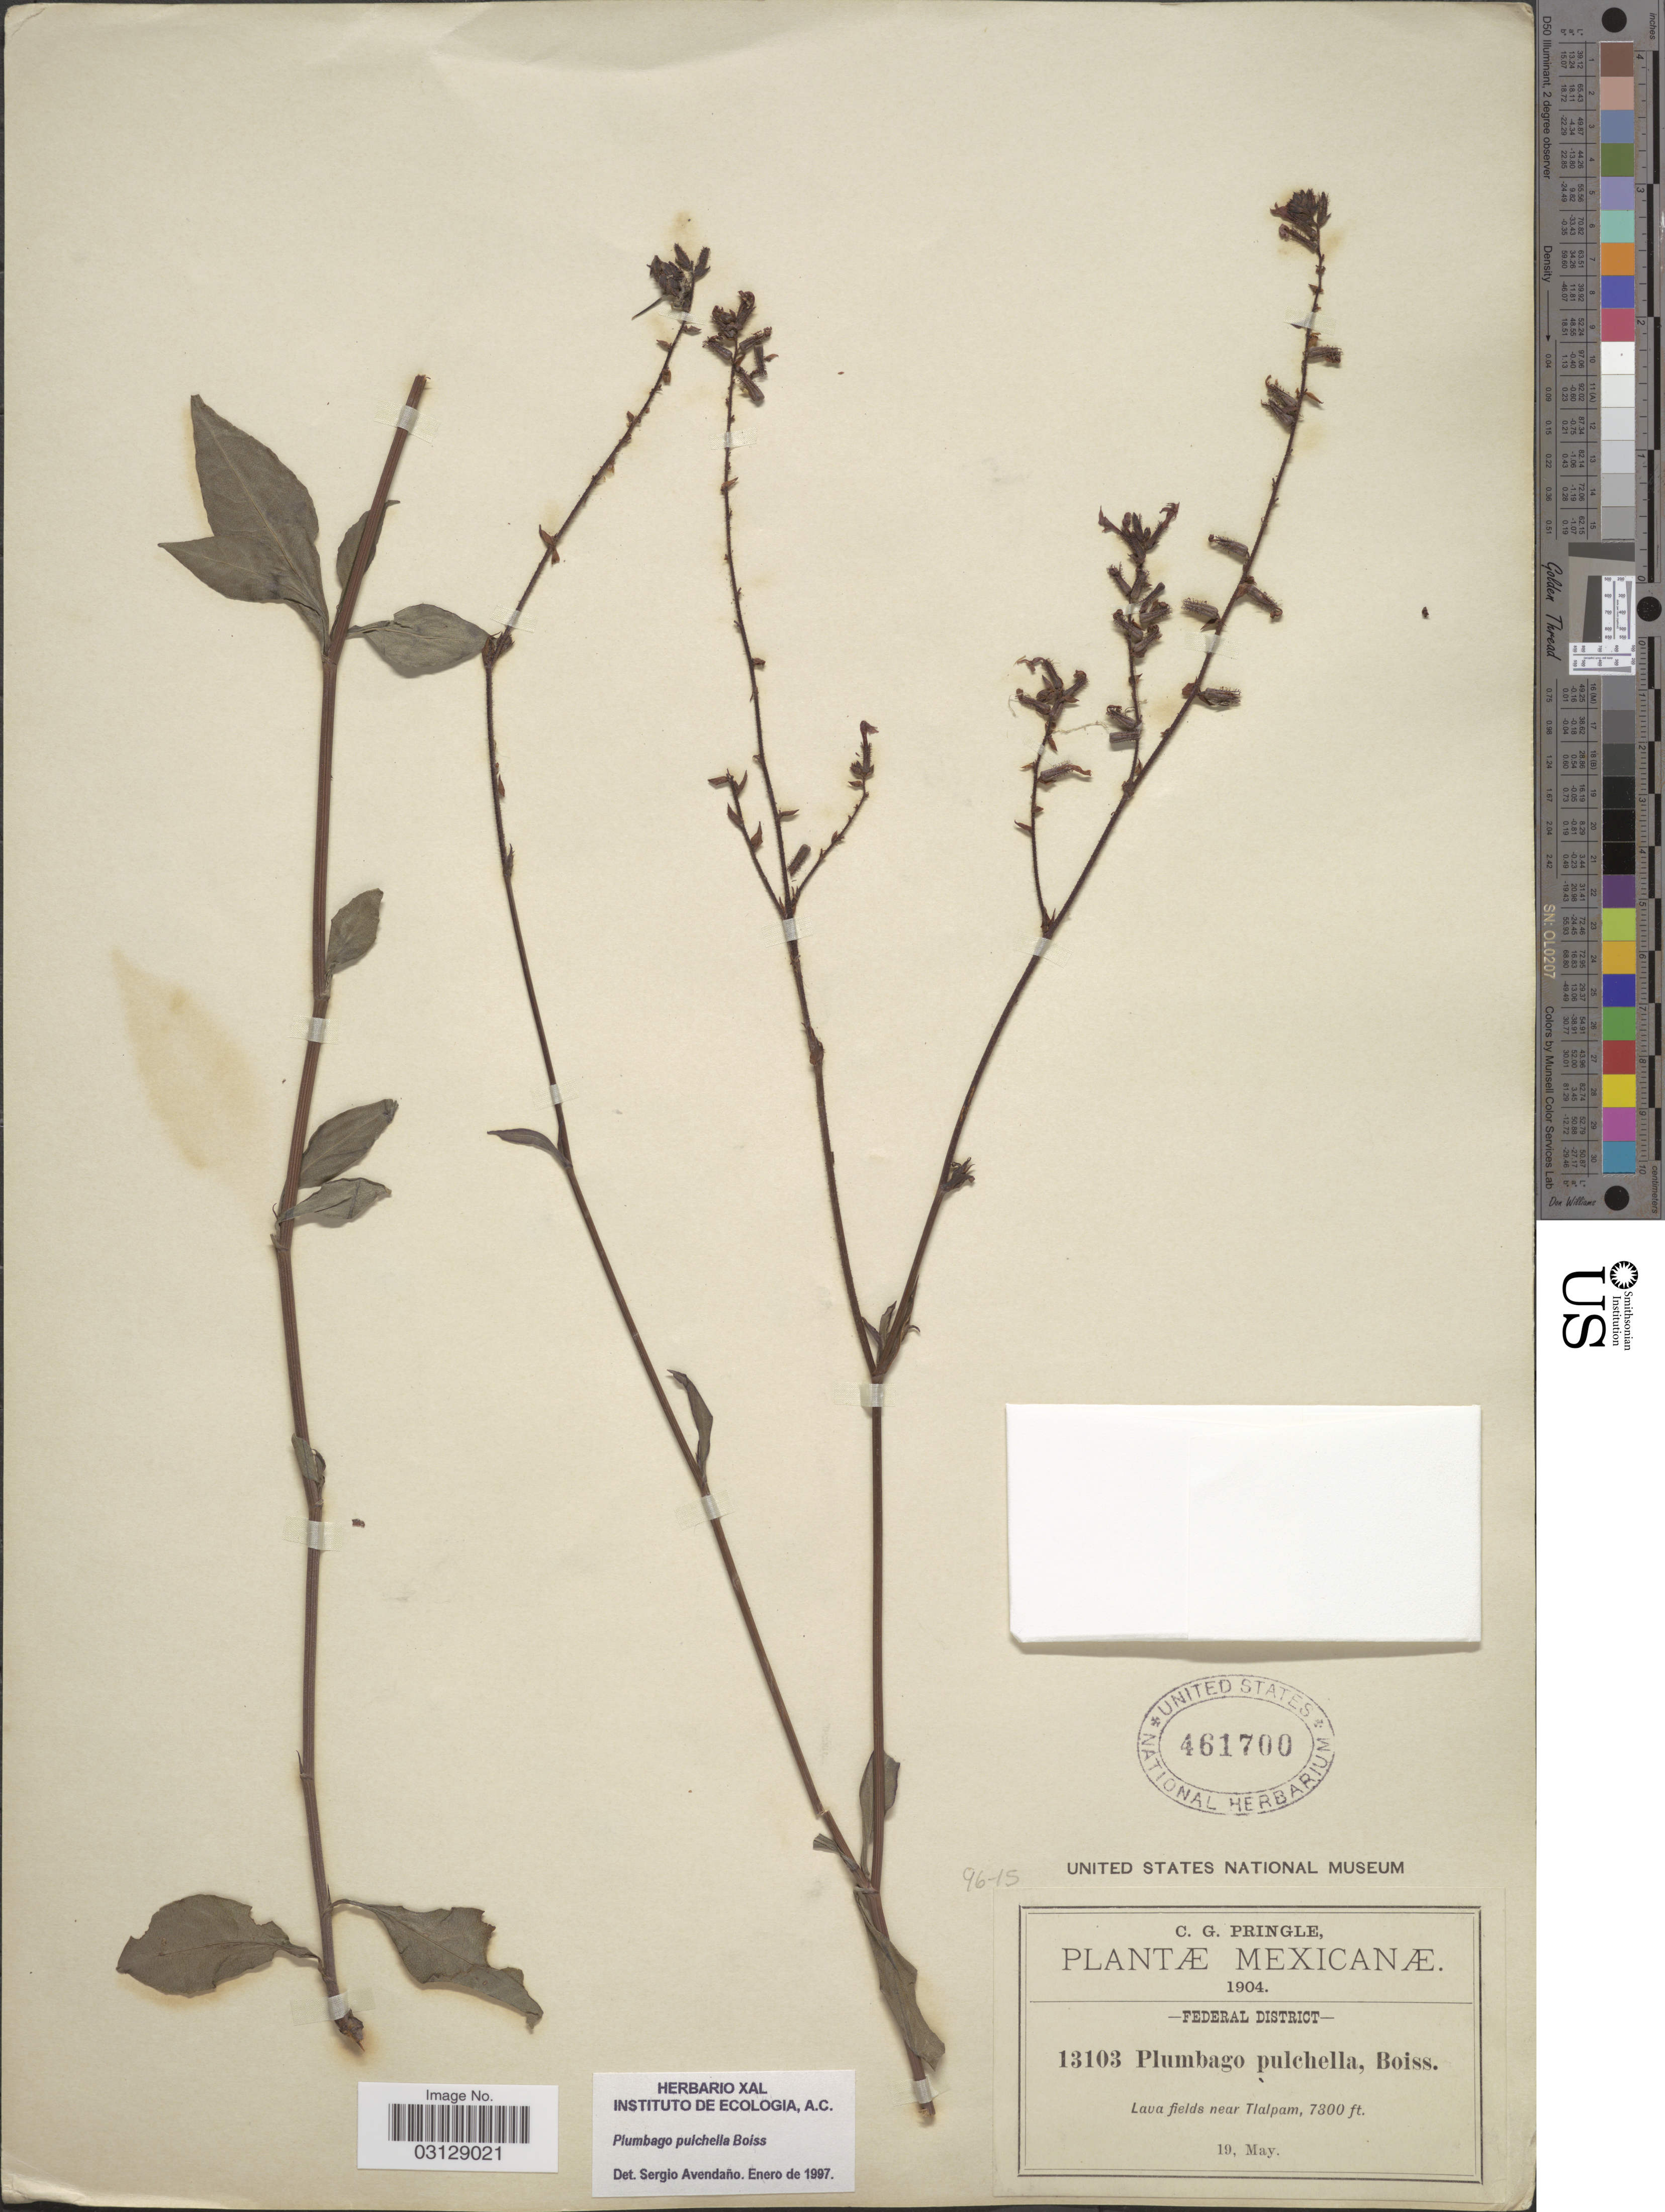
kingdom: Plantae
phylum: Tracheophyta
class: Magnoliopsida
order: Caryophyllales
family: Plumbaginaceae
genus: Plumbago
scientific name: Plumbago pulchella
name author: Boiss.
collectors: C. G. Pringle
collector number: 13103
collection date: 1904-05-19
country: Mexico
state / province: Distrito Federal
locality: Federal District. Lava fields near Tlalpam.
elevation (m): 2225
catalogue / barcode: US 461700